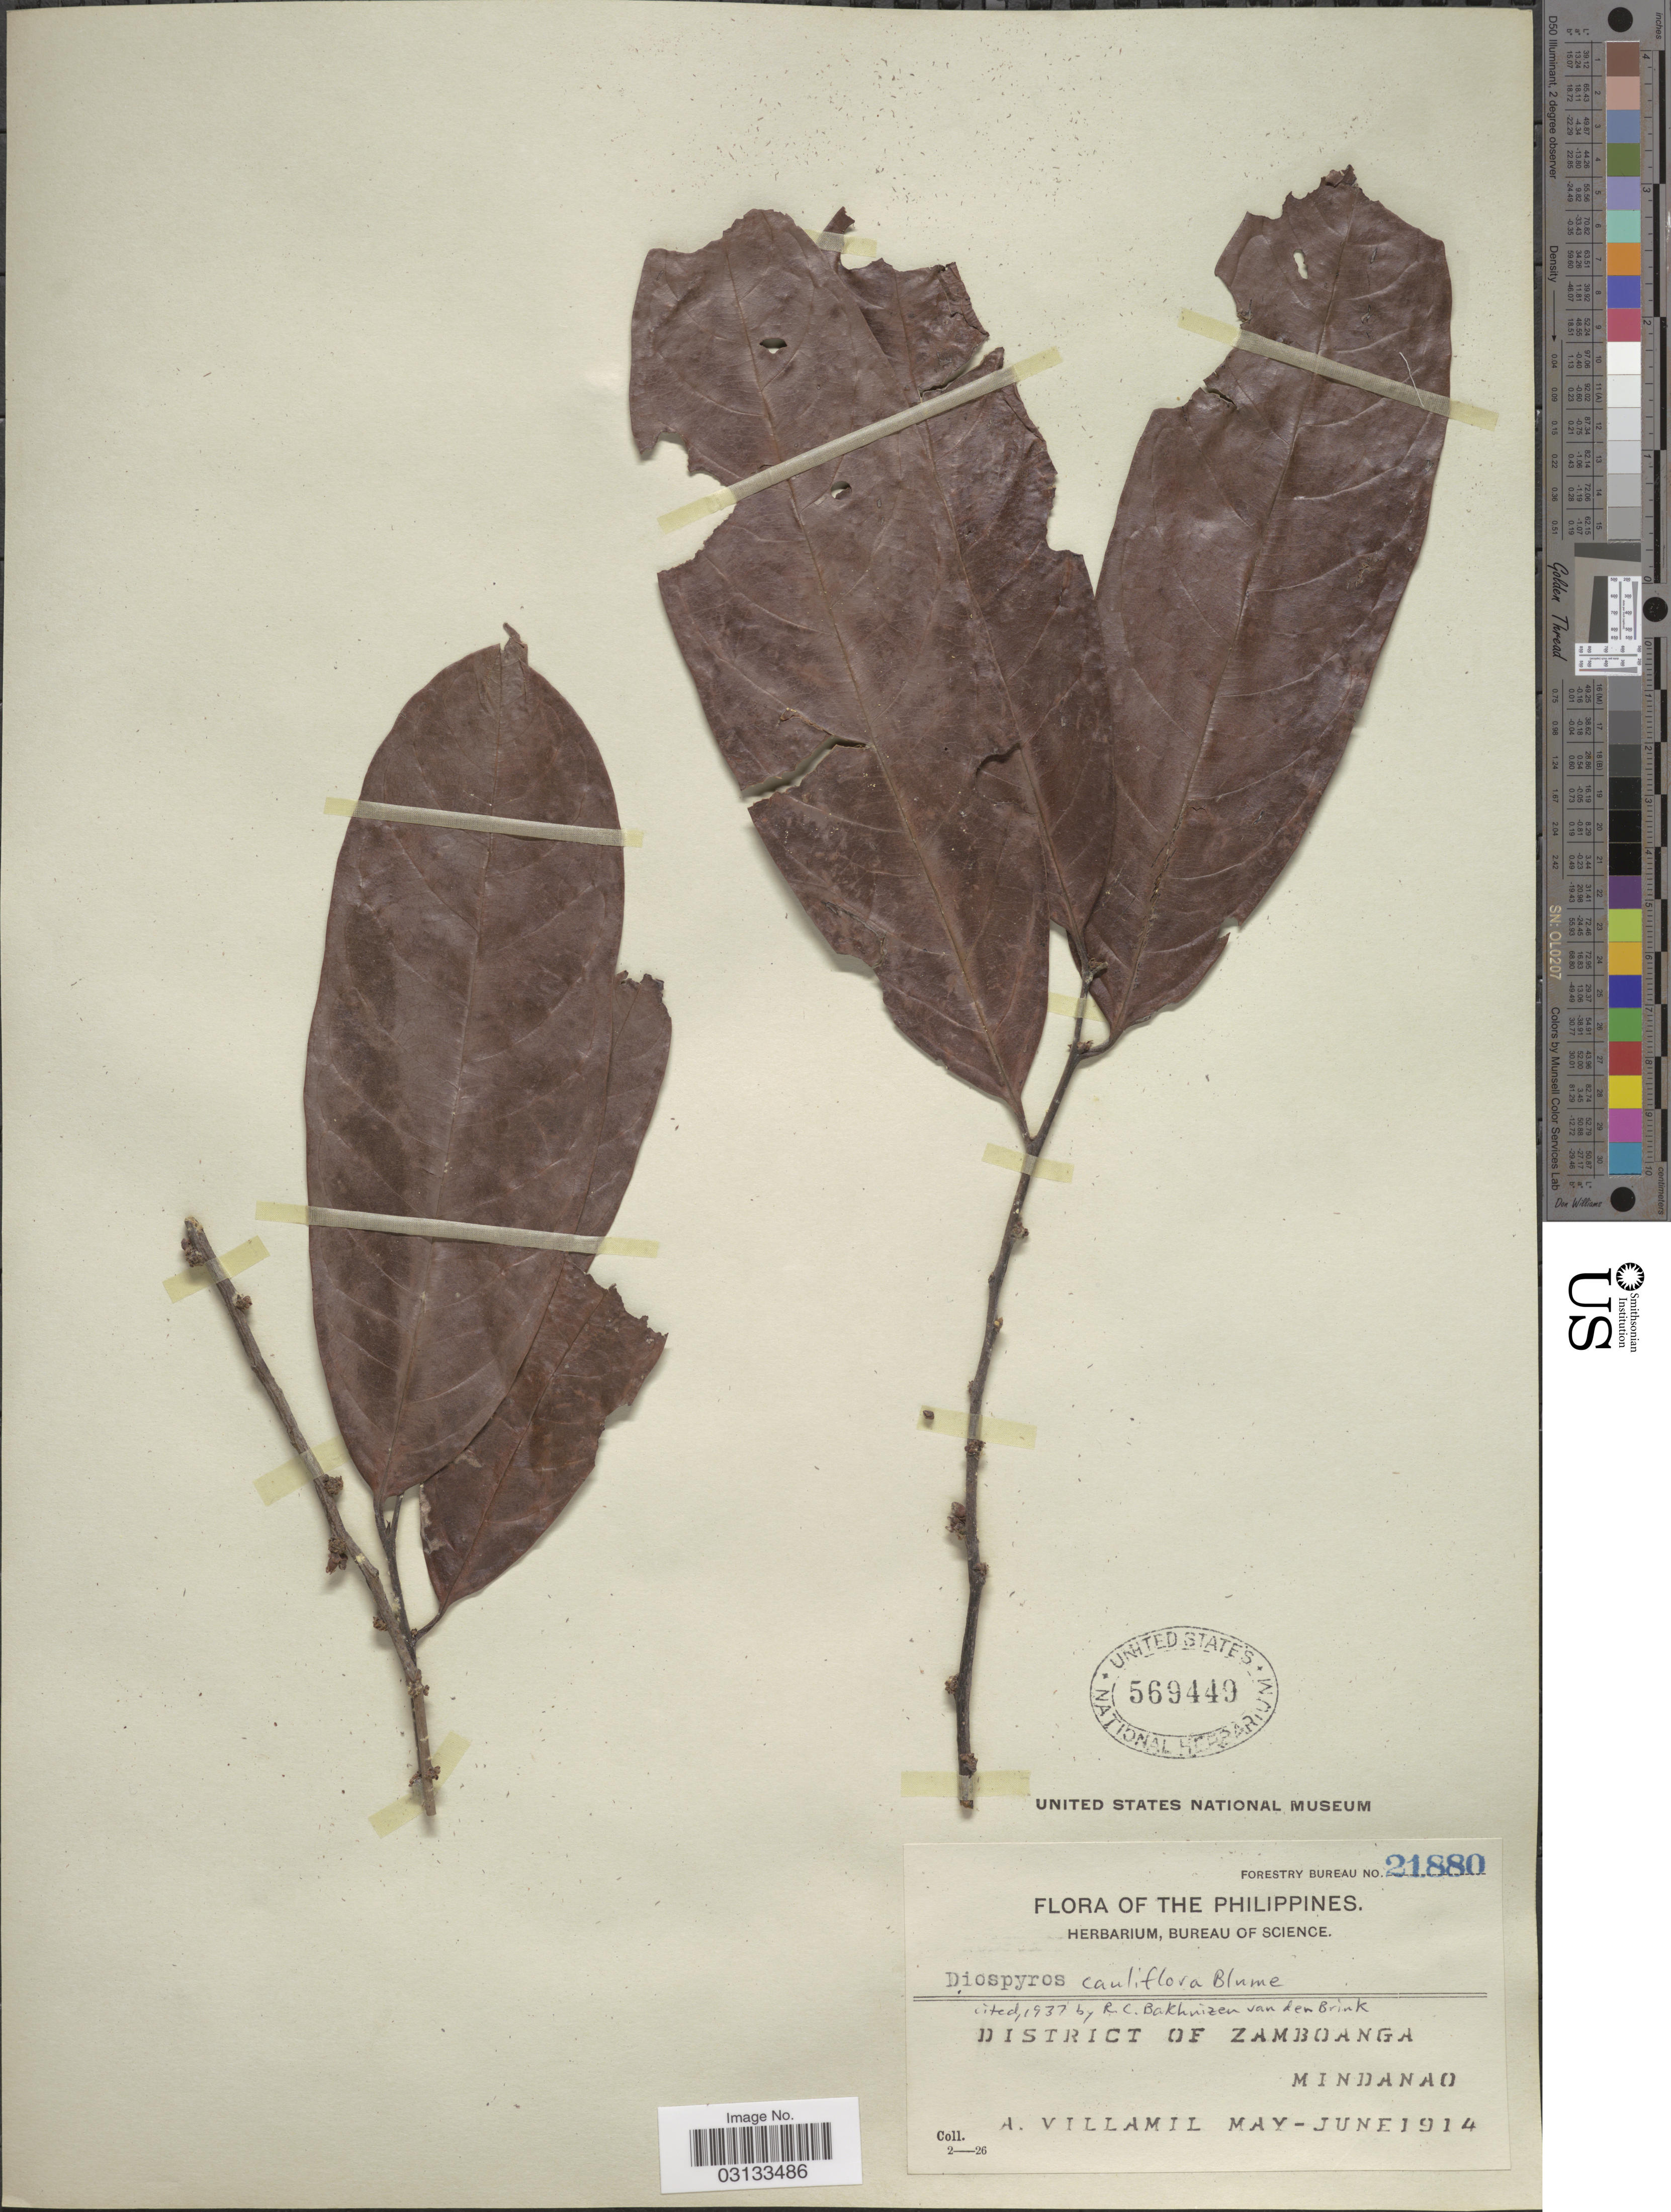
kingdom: Plantae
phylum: Tracheophyta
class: Magnoliopsida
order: Ericales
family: Ebenaceae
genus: Diospyros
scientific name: Diospyros cauliflora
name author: Blume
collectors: A. Villamil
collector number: Forestry Bureau 21880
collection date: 1914-05/1914-06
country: Philippines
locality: District of Zamboanga, Mindanao.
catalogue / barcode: US 569449